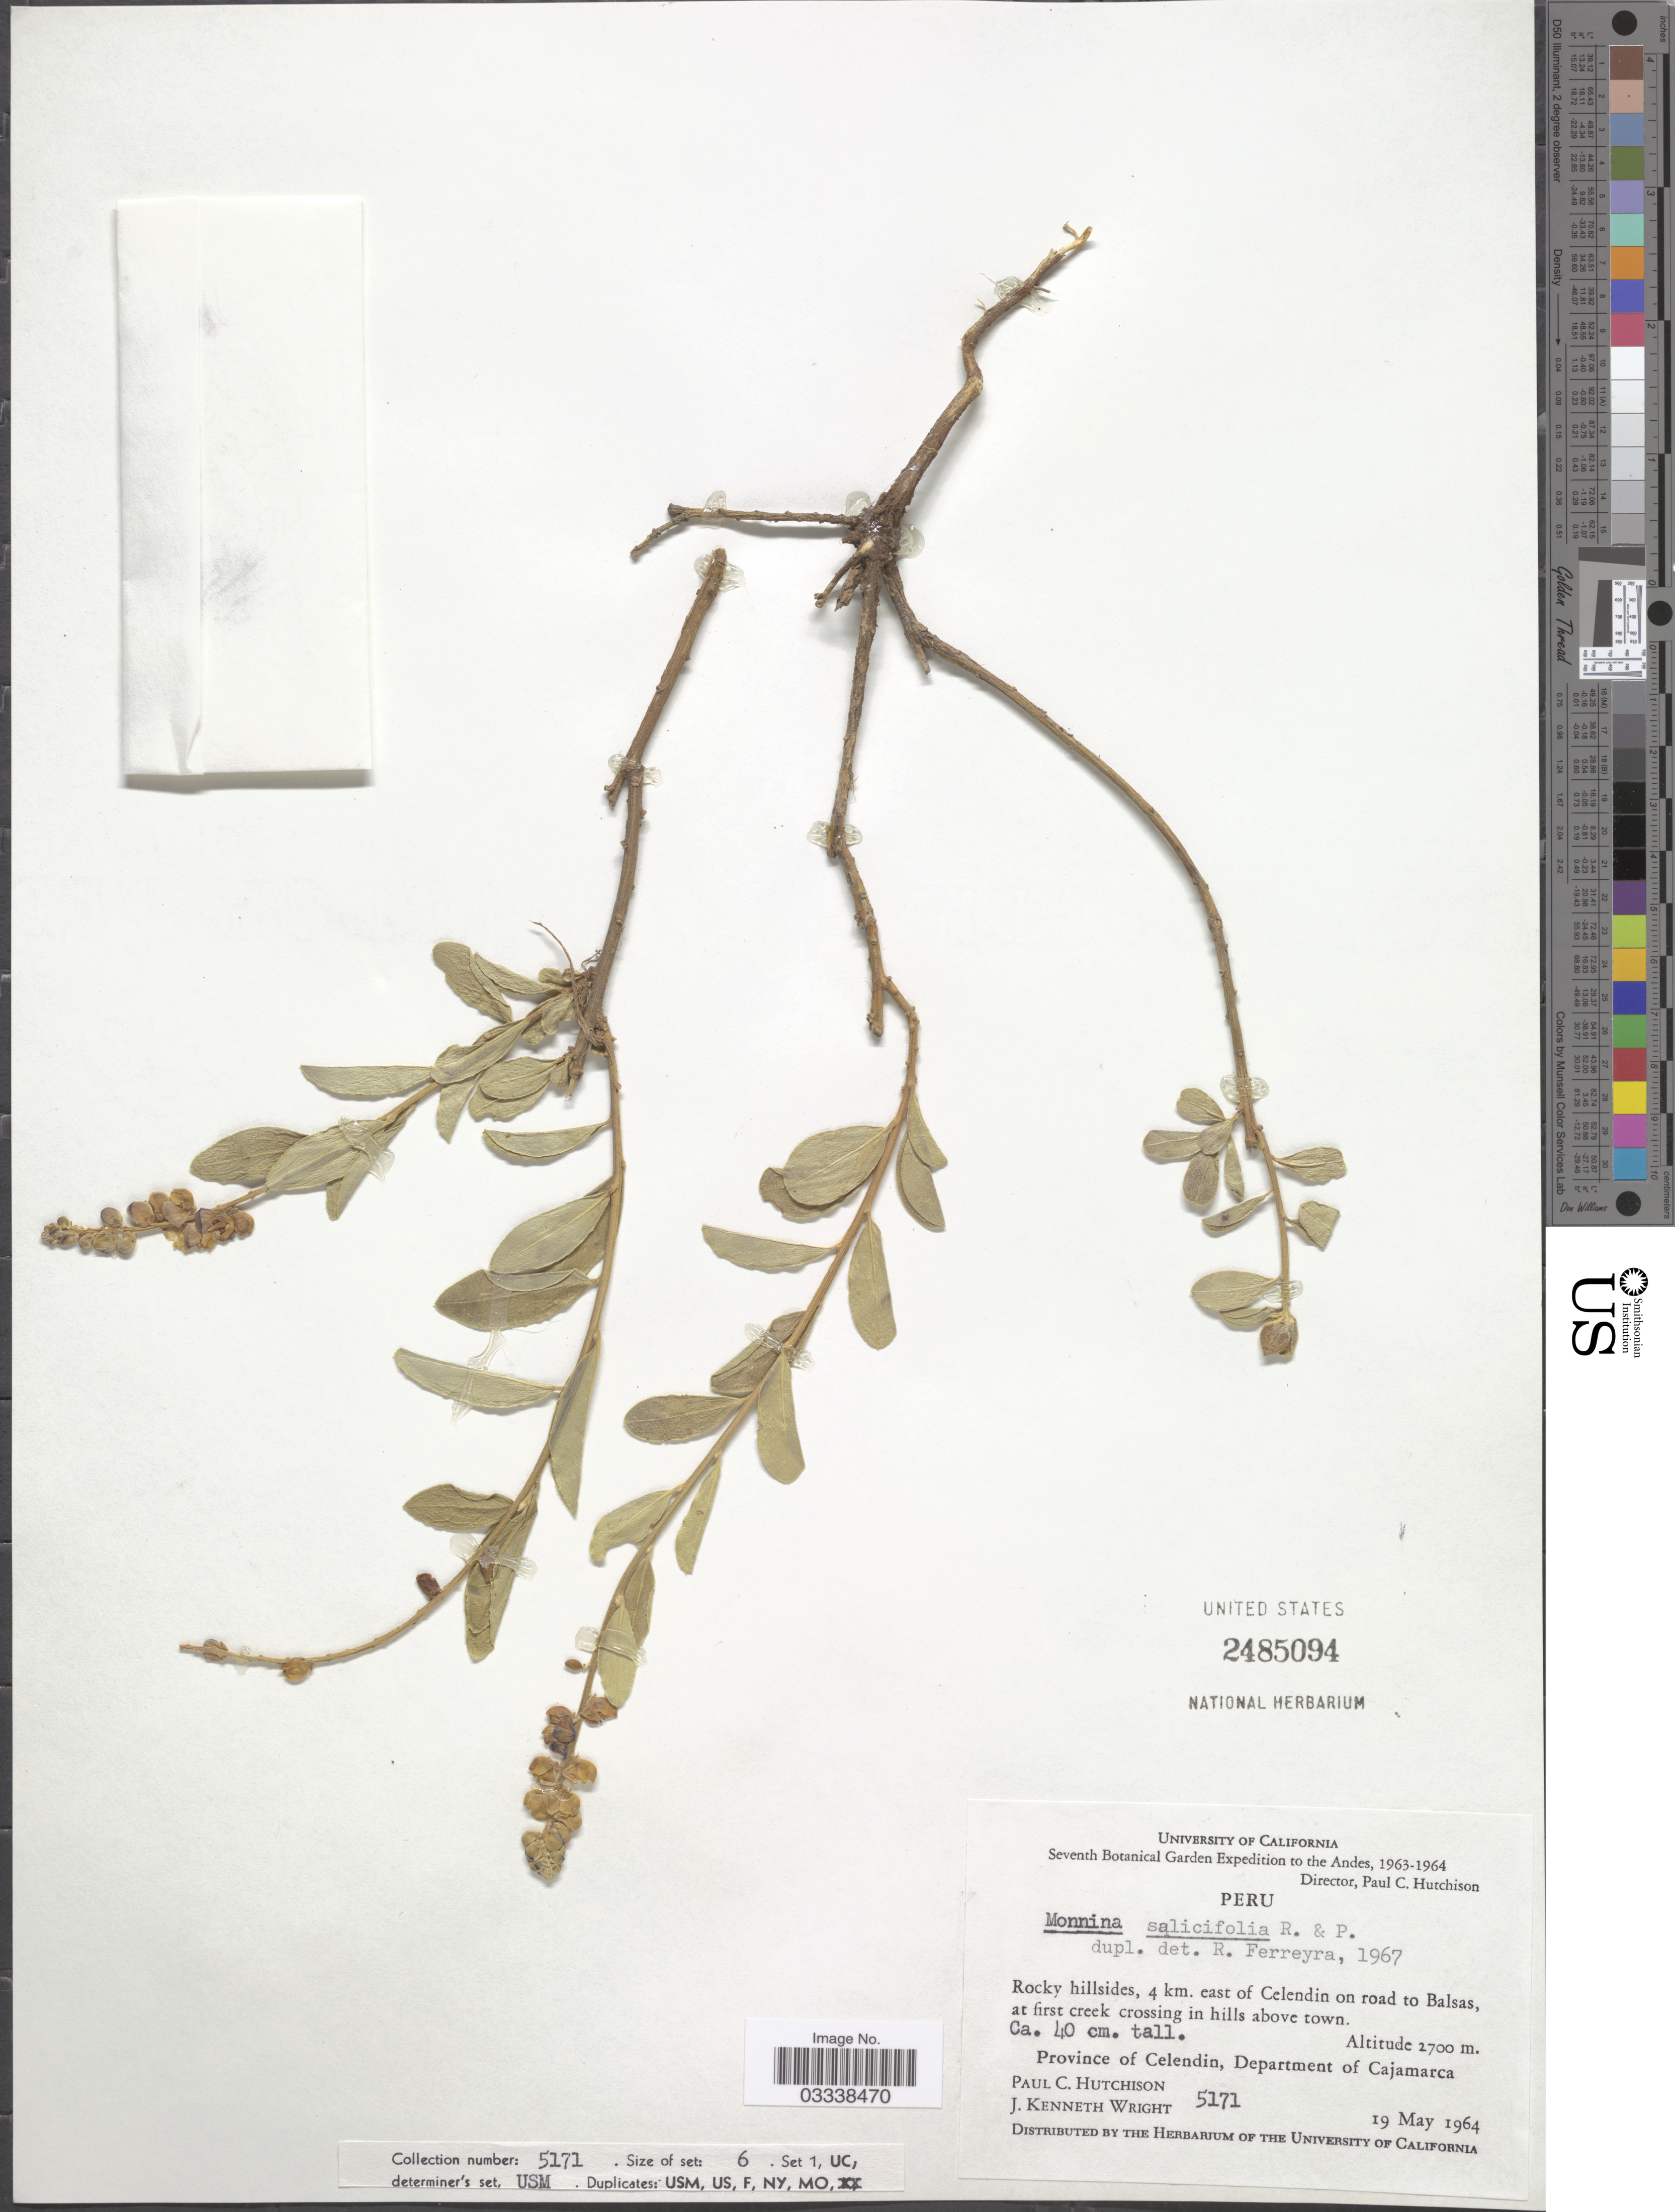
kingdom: Plantae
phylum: Tracheophyta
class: Magnoliopsida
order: Fabales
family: Polygalaceae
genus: Monnina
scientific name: Monnina salicifolia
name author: Ruiz & Pav.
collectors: P. C. Hutchison & J. K. Wright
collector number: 5171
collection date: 1964-05-19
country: Peru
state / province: Cajamarca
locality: The Andes, 4 km east of Celendin on road to Balsas, at first creek crossing in hills above town. Province of Celendin, Department of Cajamarca.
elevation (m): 2700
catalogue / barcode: US 2485094